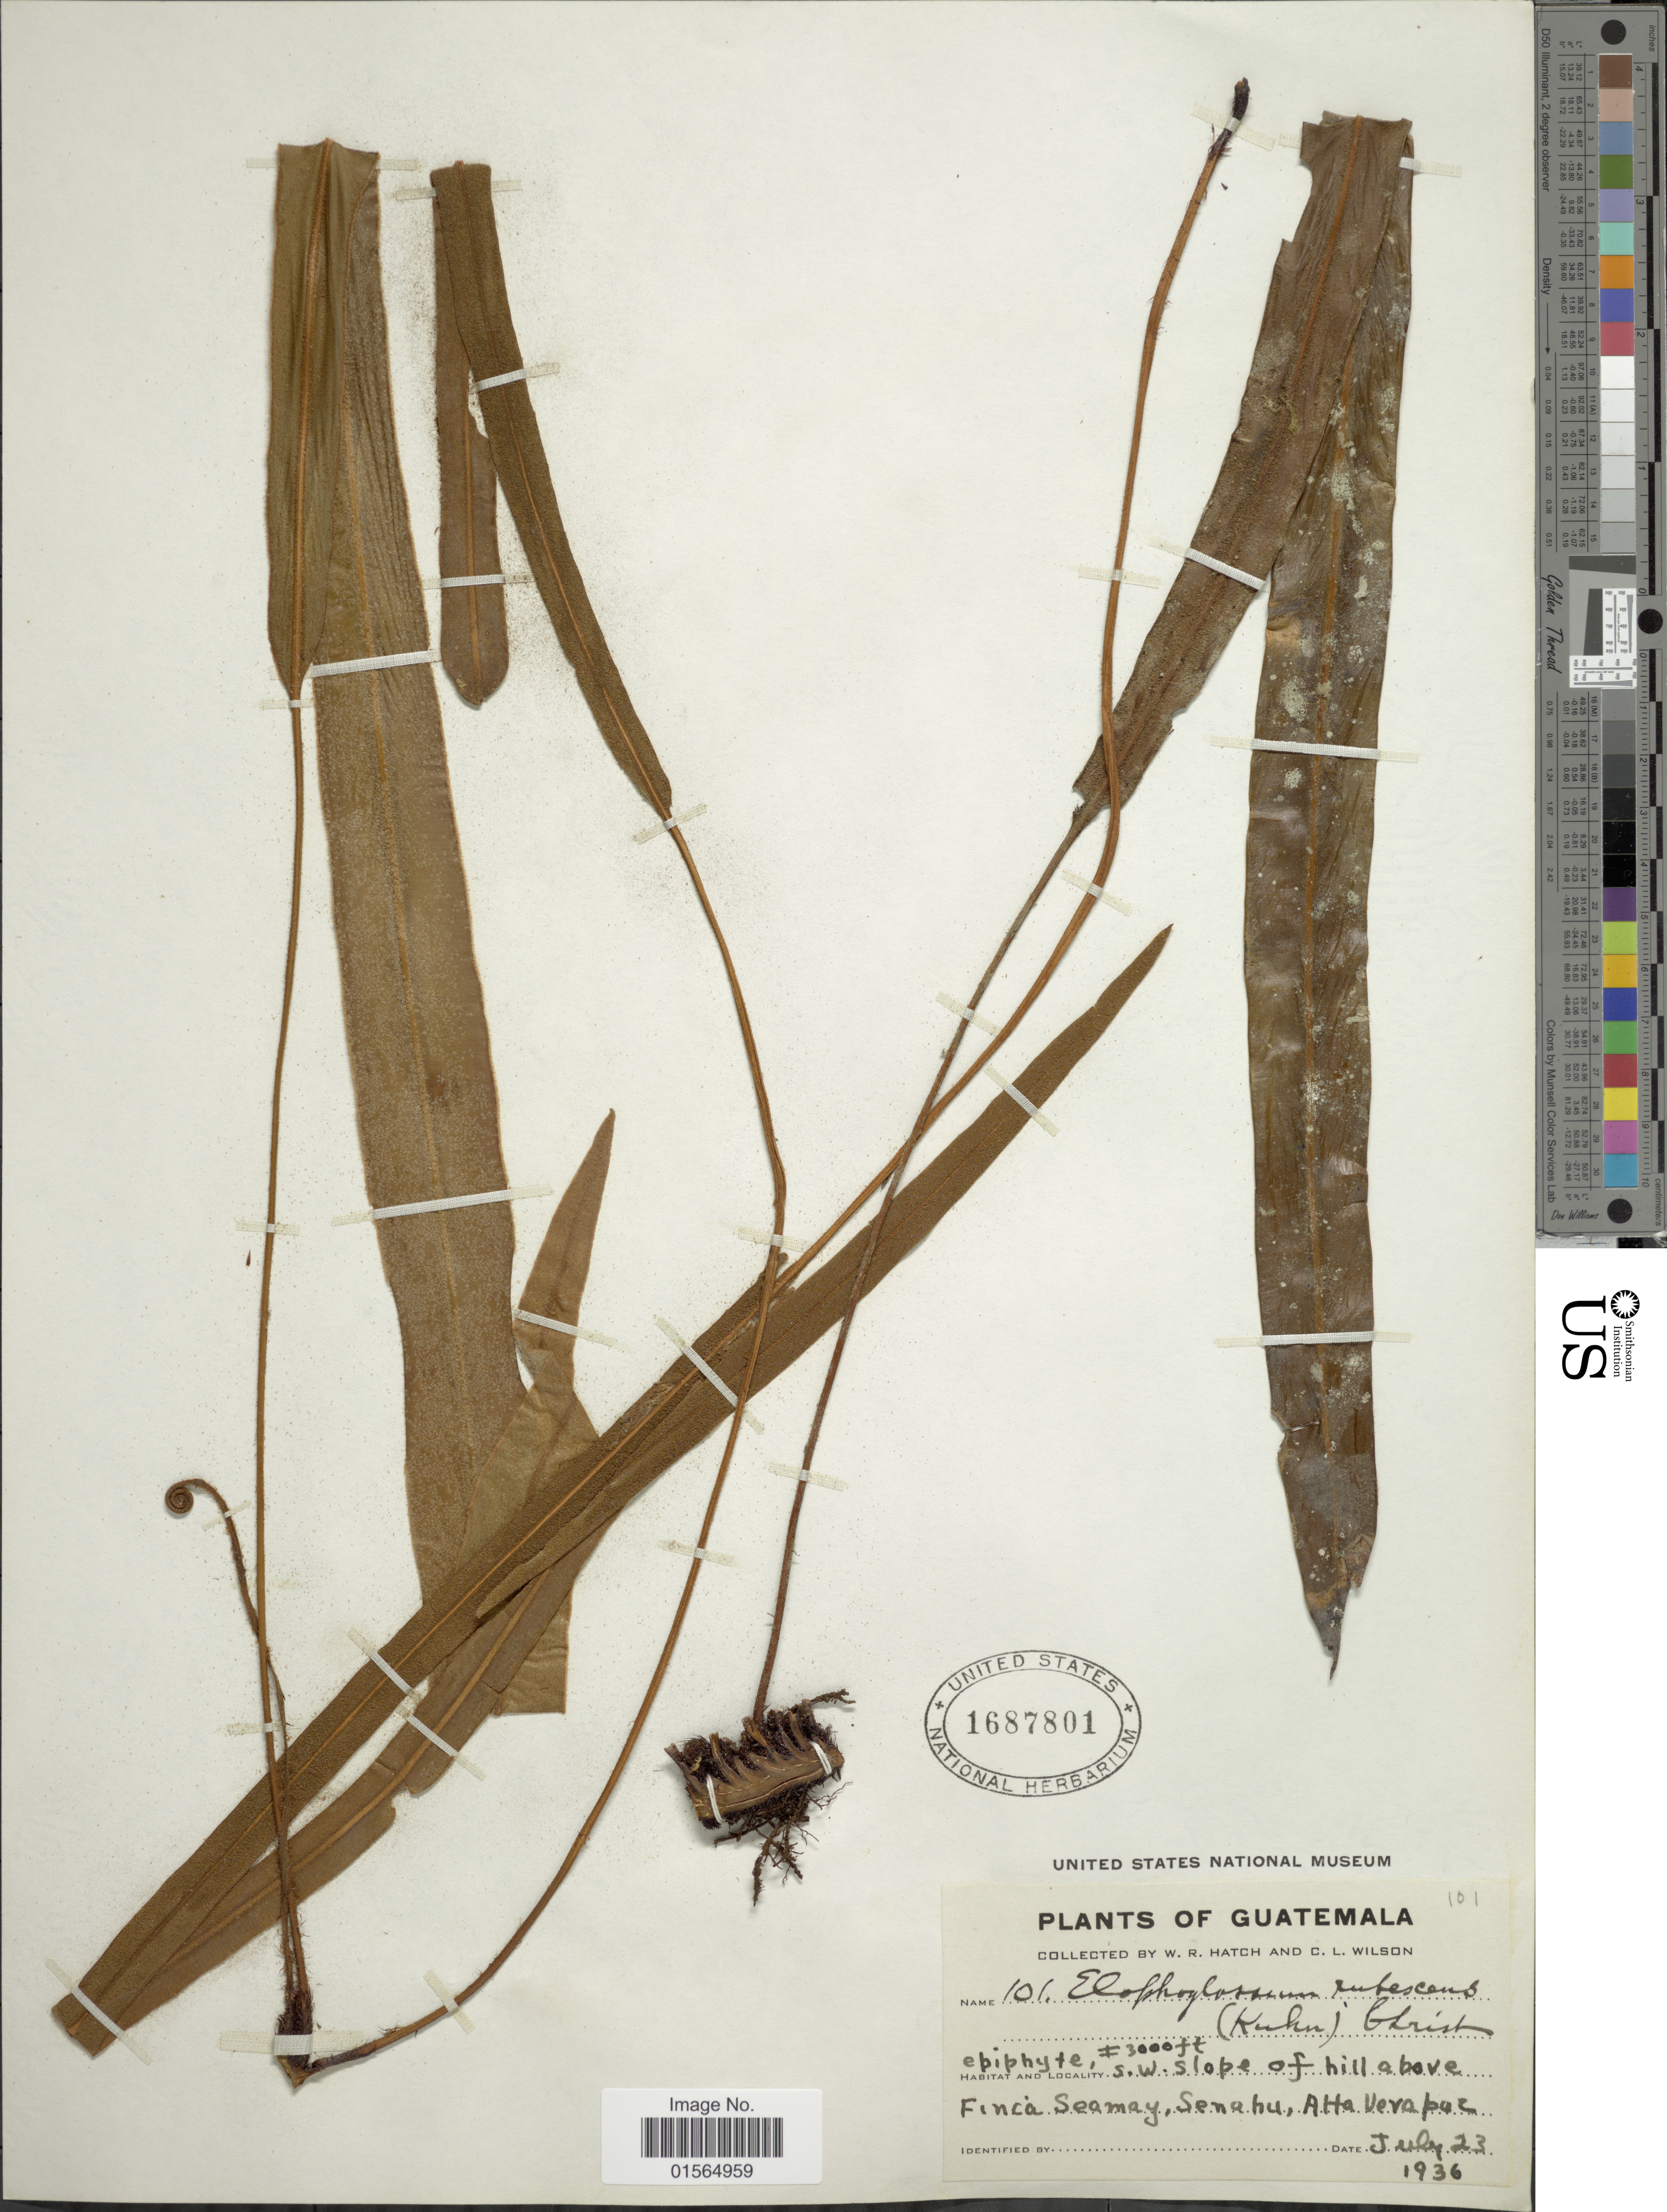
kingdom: Plantae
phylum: Tracheophyta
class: Polypodiopsida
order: Polypodiales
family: Dryopteridaceae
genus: Elaphoglossum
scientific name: Elaphoglossum rubescens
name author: Kuhn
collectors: W. Hatch & C. L. Wilson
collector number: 101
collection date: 1936-07-23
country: Guatemala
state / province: Alta Verapaz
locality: S. W. slope of hill above Finca Seanay, Senahu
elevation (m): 914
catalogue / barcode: US 1687801